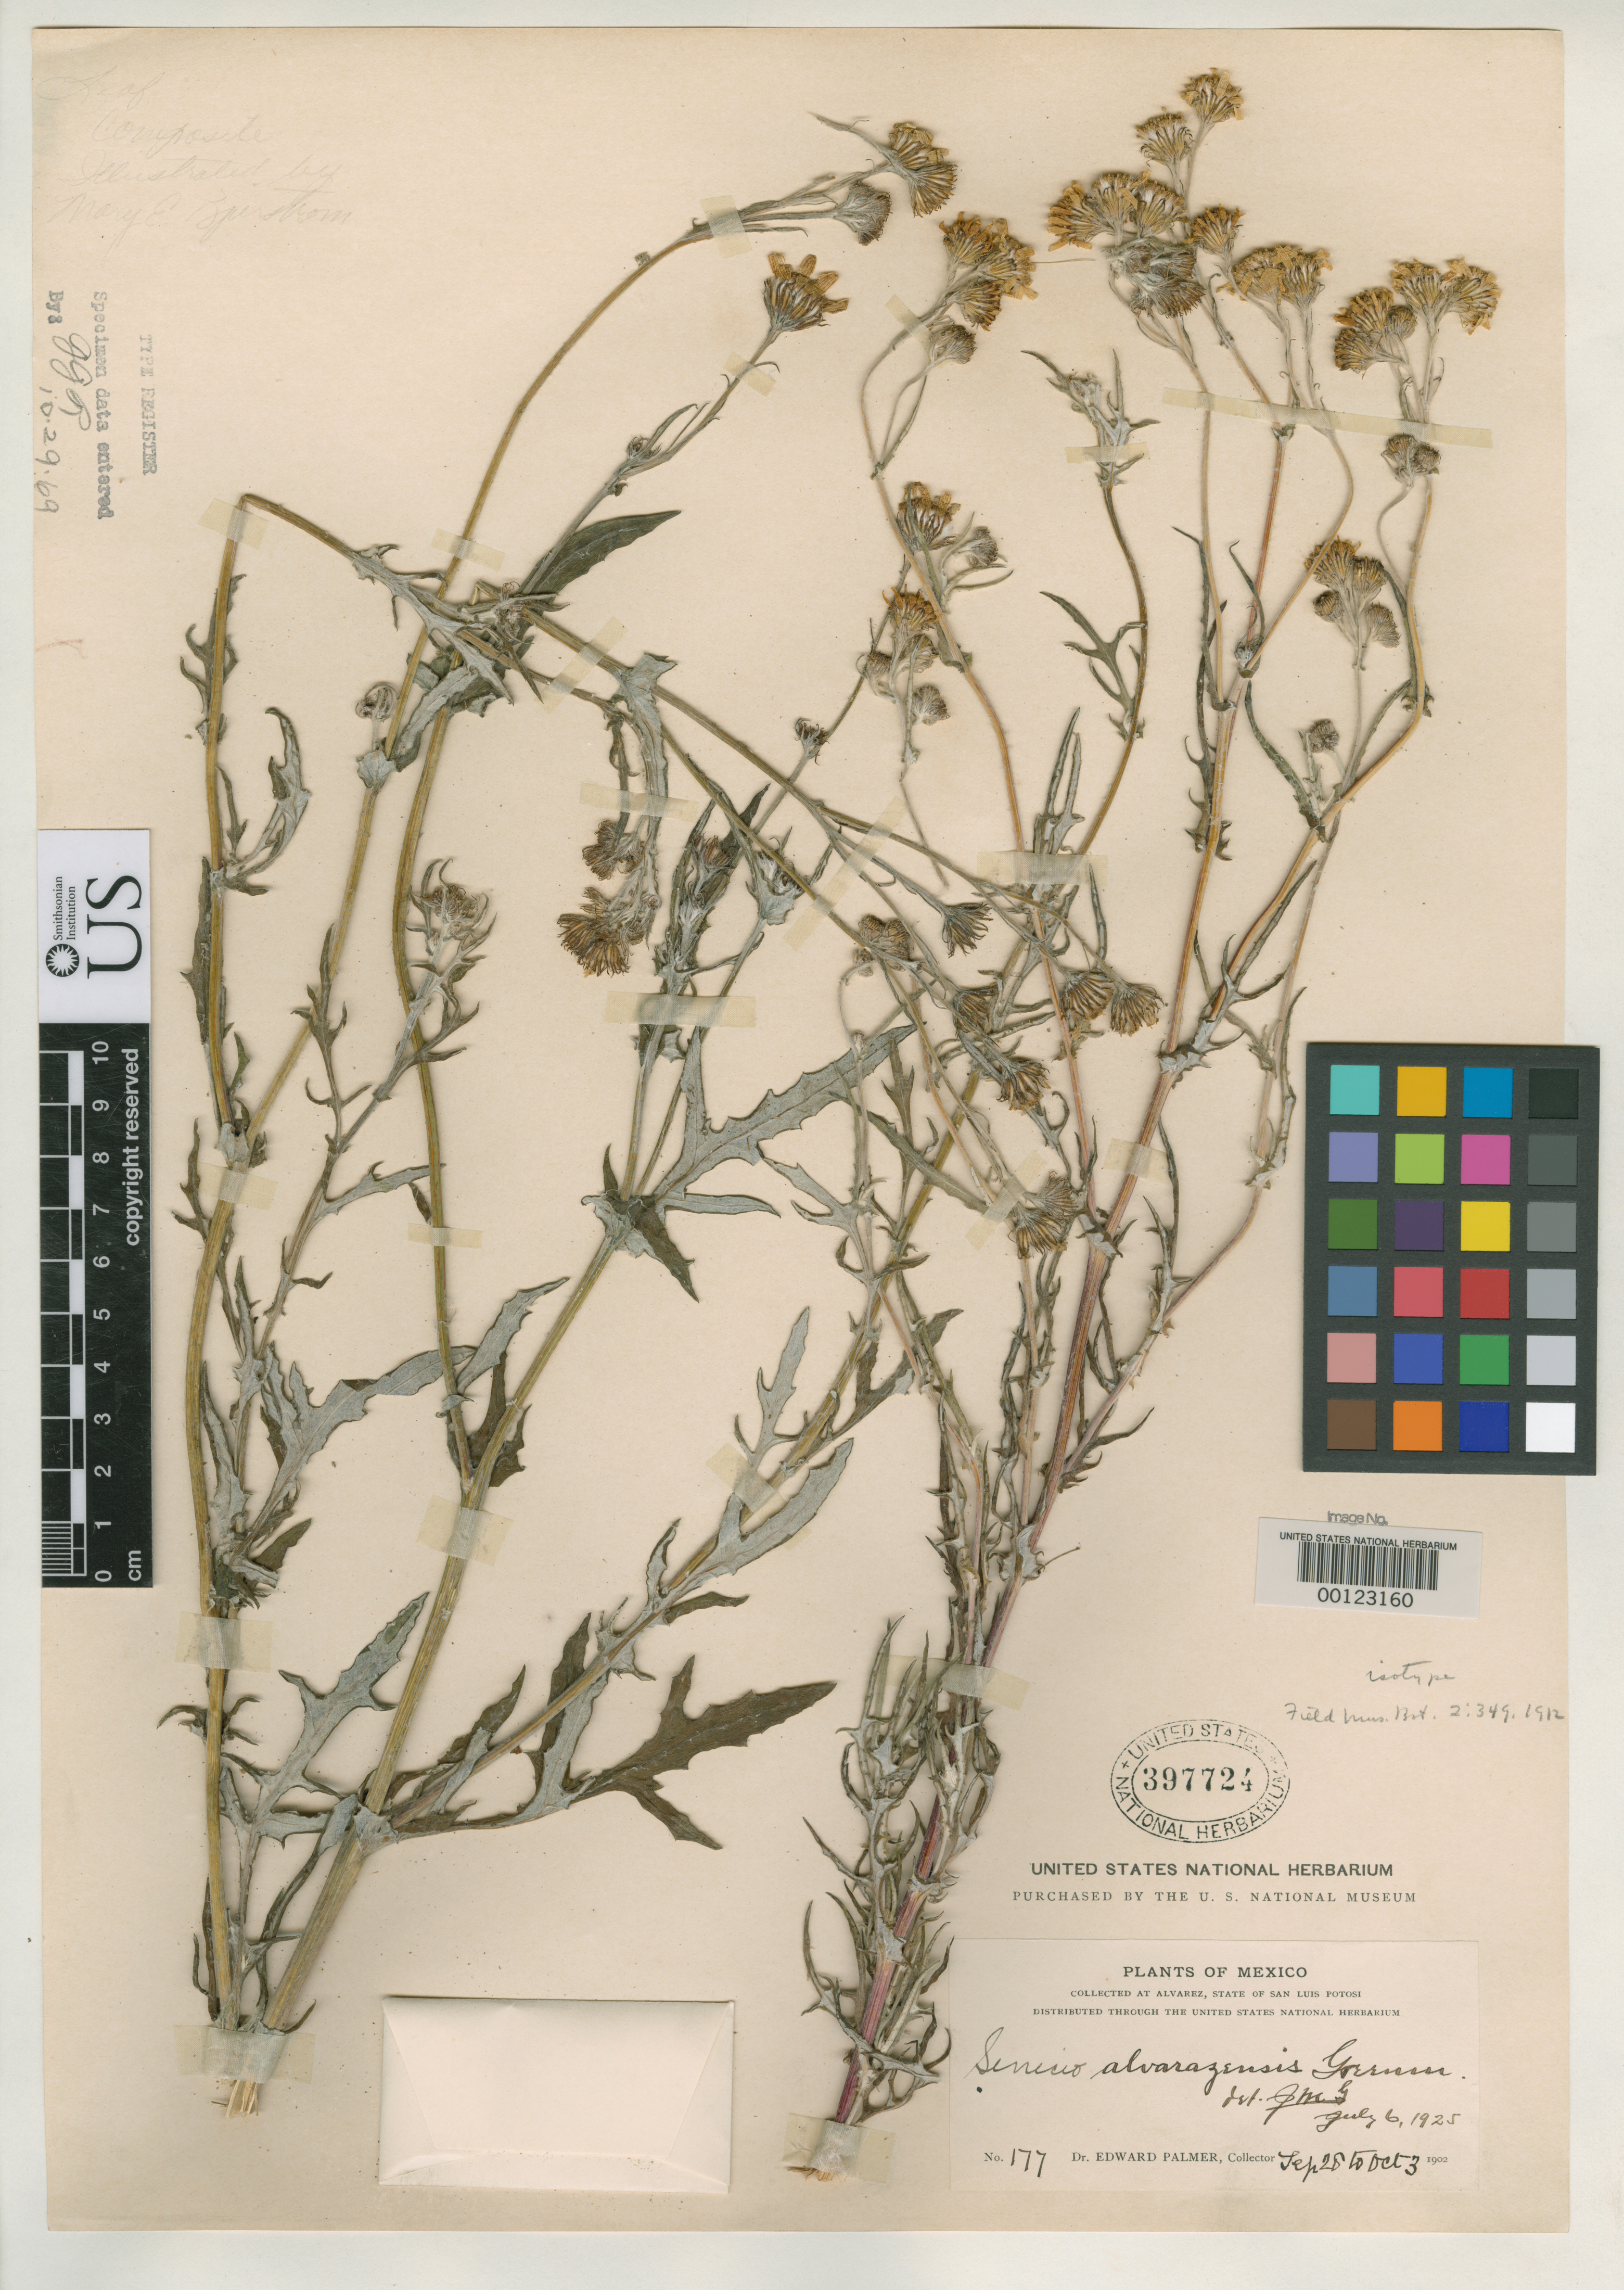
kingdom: Plantae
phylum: Tracheophyta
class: Magnoliopsida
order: Asterales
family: Asteraceae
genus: Senecio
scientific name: Senecio alvarazensis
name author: Greenm.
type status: Isotype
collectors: E. Palmer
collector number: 177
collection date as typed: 28 Sep 1902 to 03 Oct 1902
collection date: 1902-09-28/1902-10-03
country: Mexico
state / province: San Luis Potosi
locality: Alvarez.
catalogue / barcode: US 397724